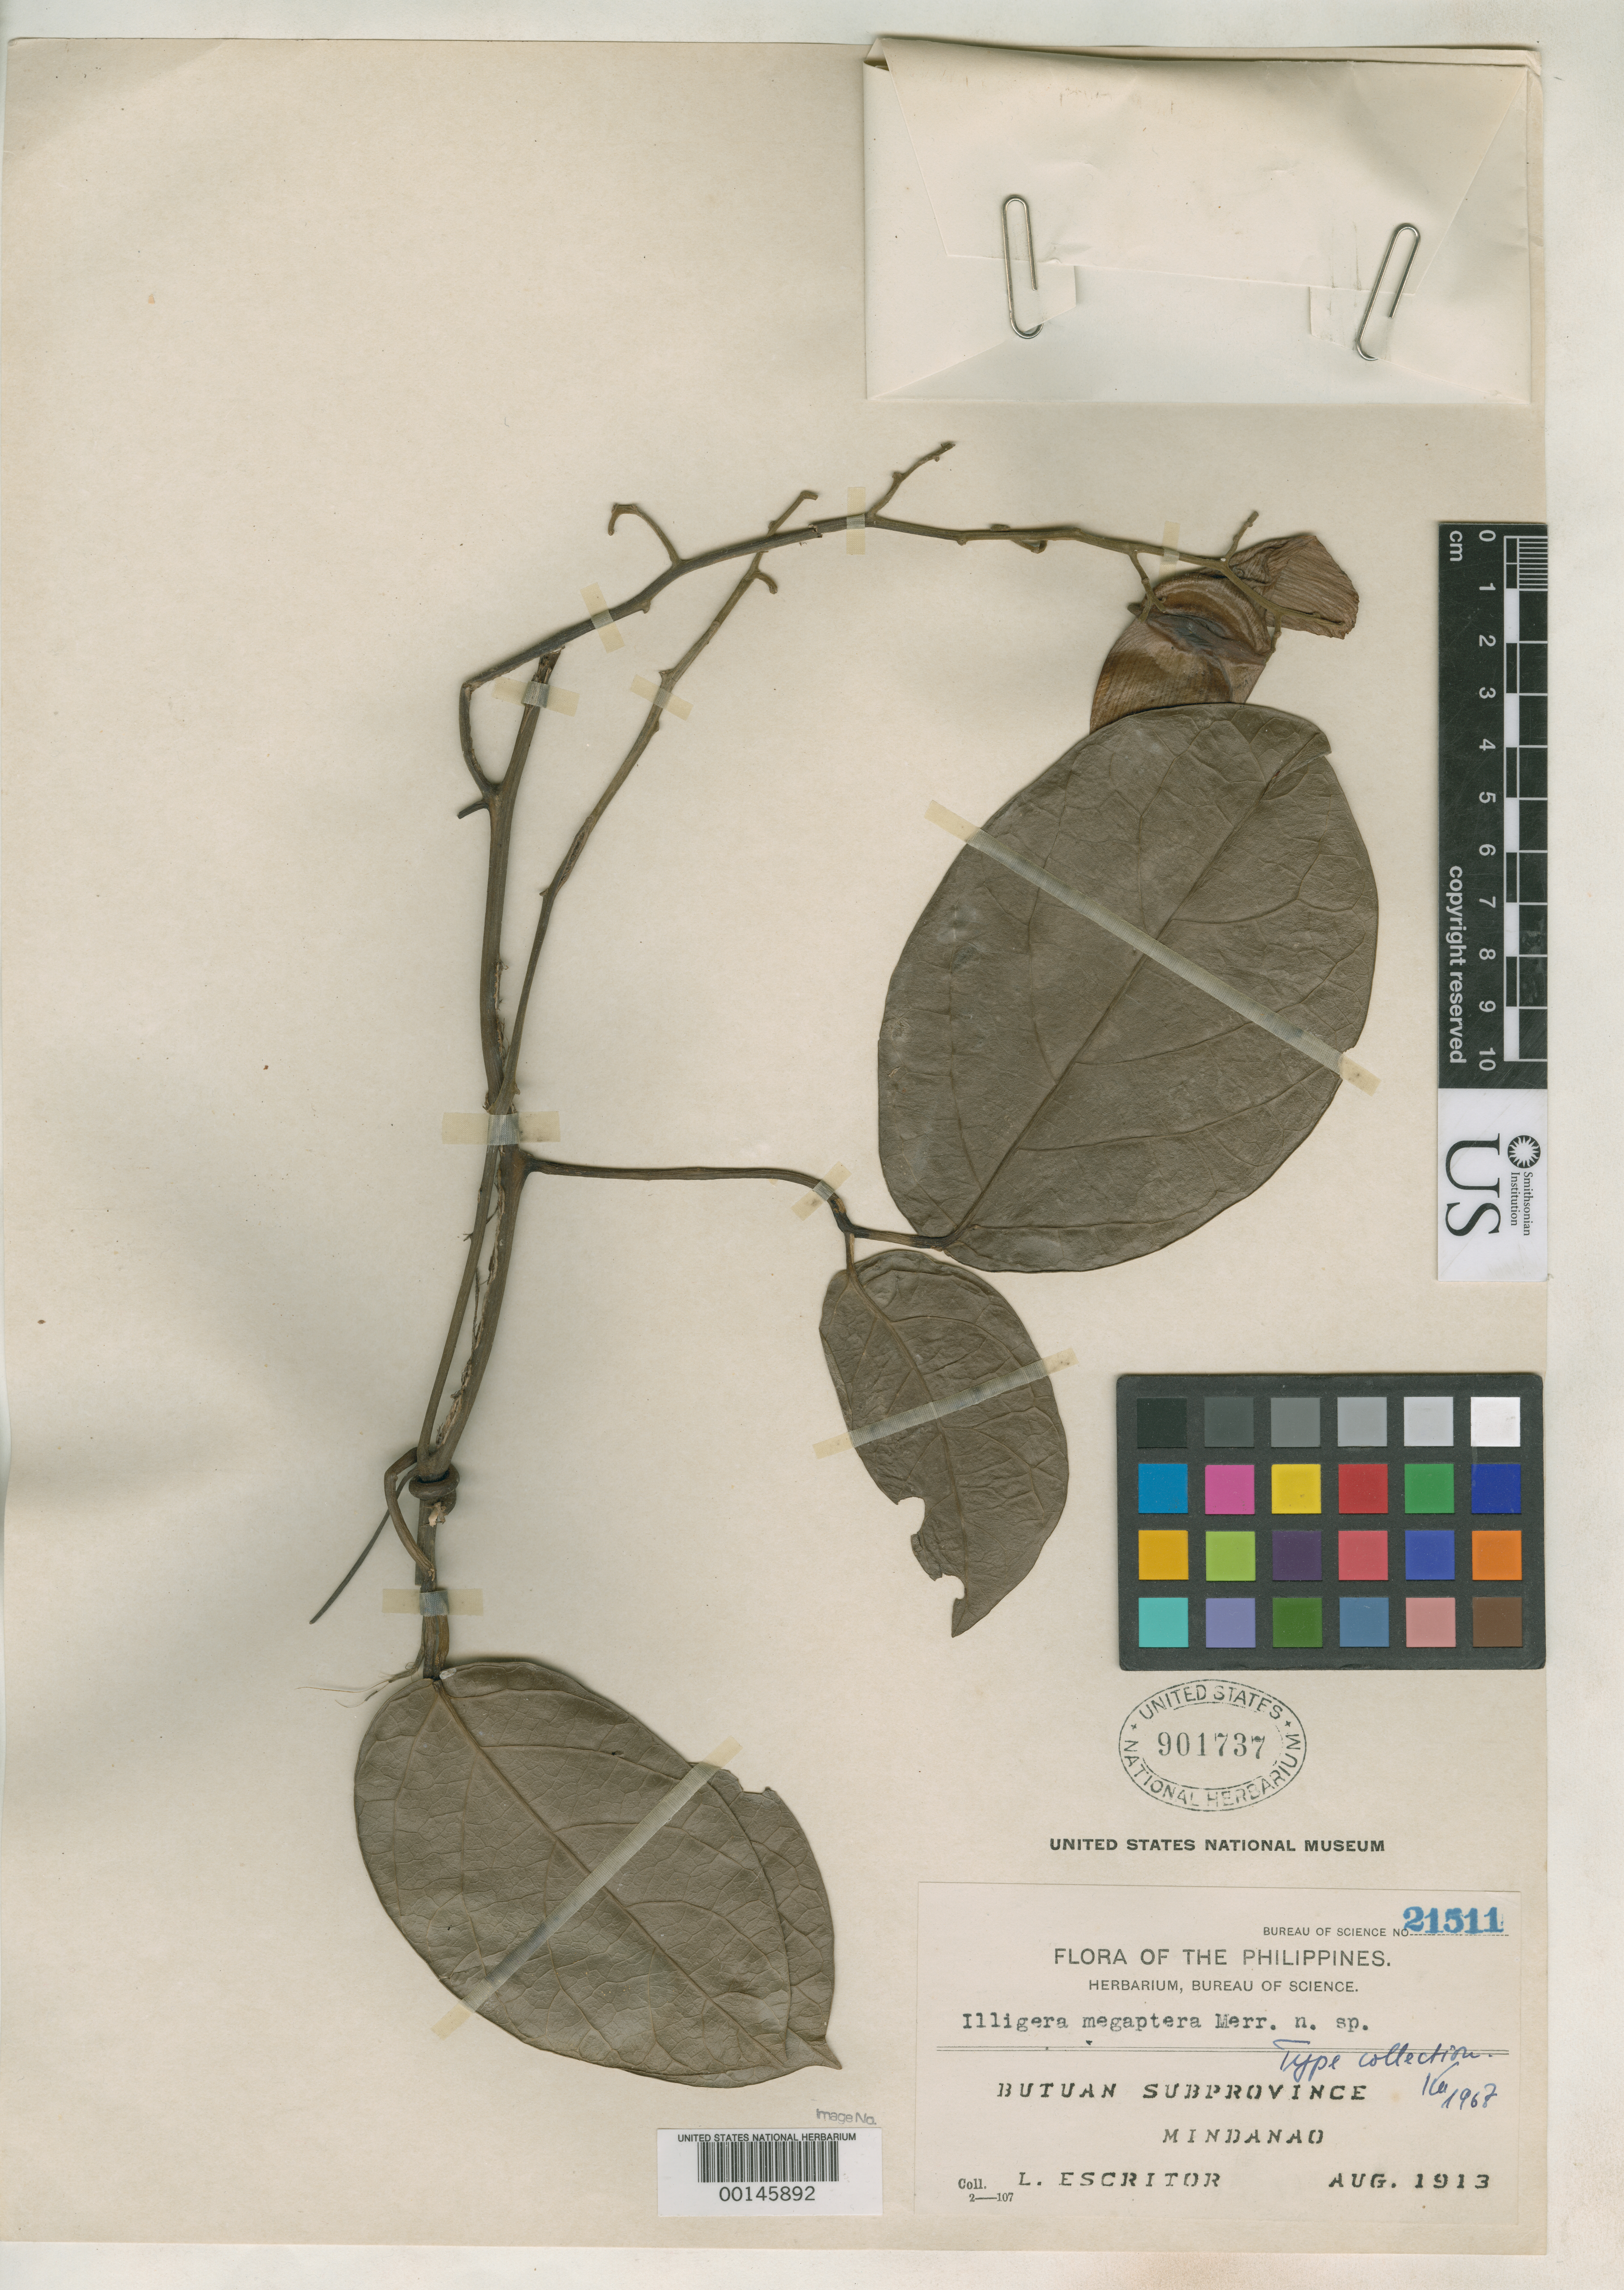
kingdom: Plantae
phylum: Tracheophyta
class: Magnoliopsida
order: Laurales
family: Hernandiaceae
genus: Illigera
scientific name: Illigera megaptera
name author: Merr.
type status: Isotype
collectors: L. Escritor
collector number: Bur. Sci. 21511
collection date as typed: Aug 1913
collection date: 1913-08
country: Philippines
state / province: Caraga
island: Mindanao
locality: Butuan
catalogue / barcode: US 901737